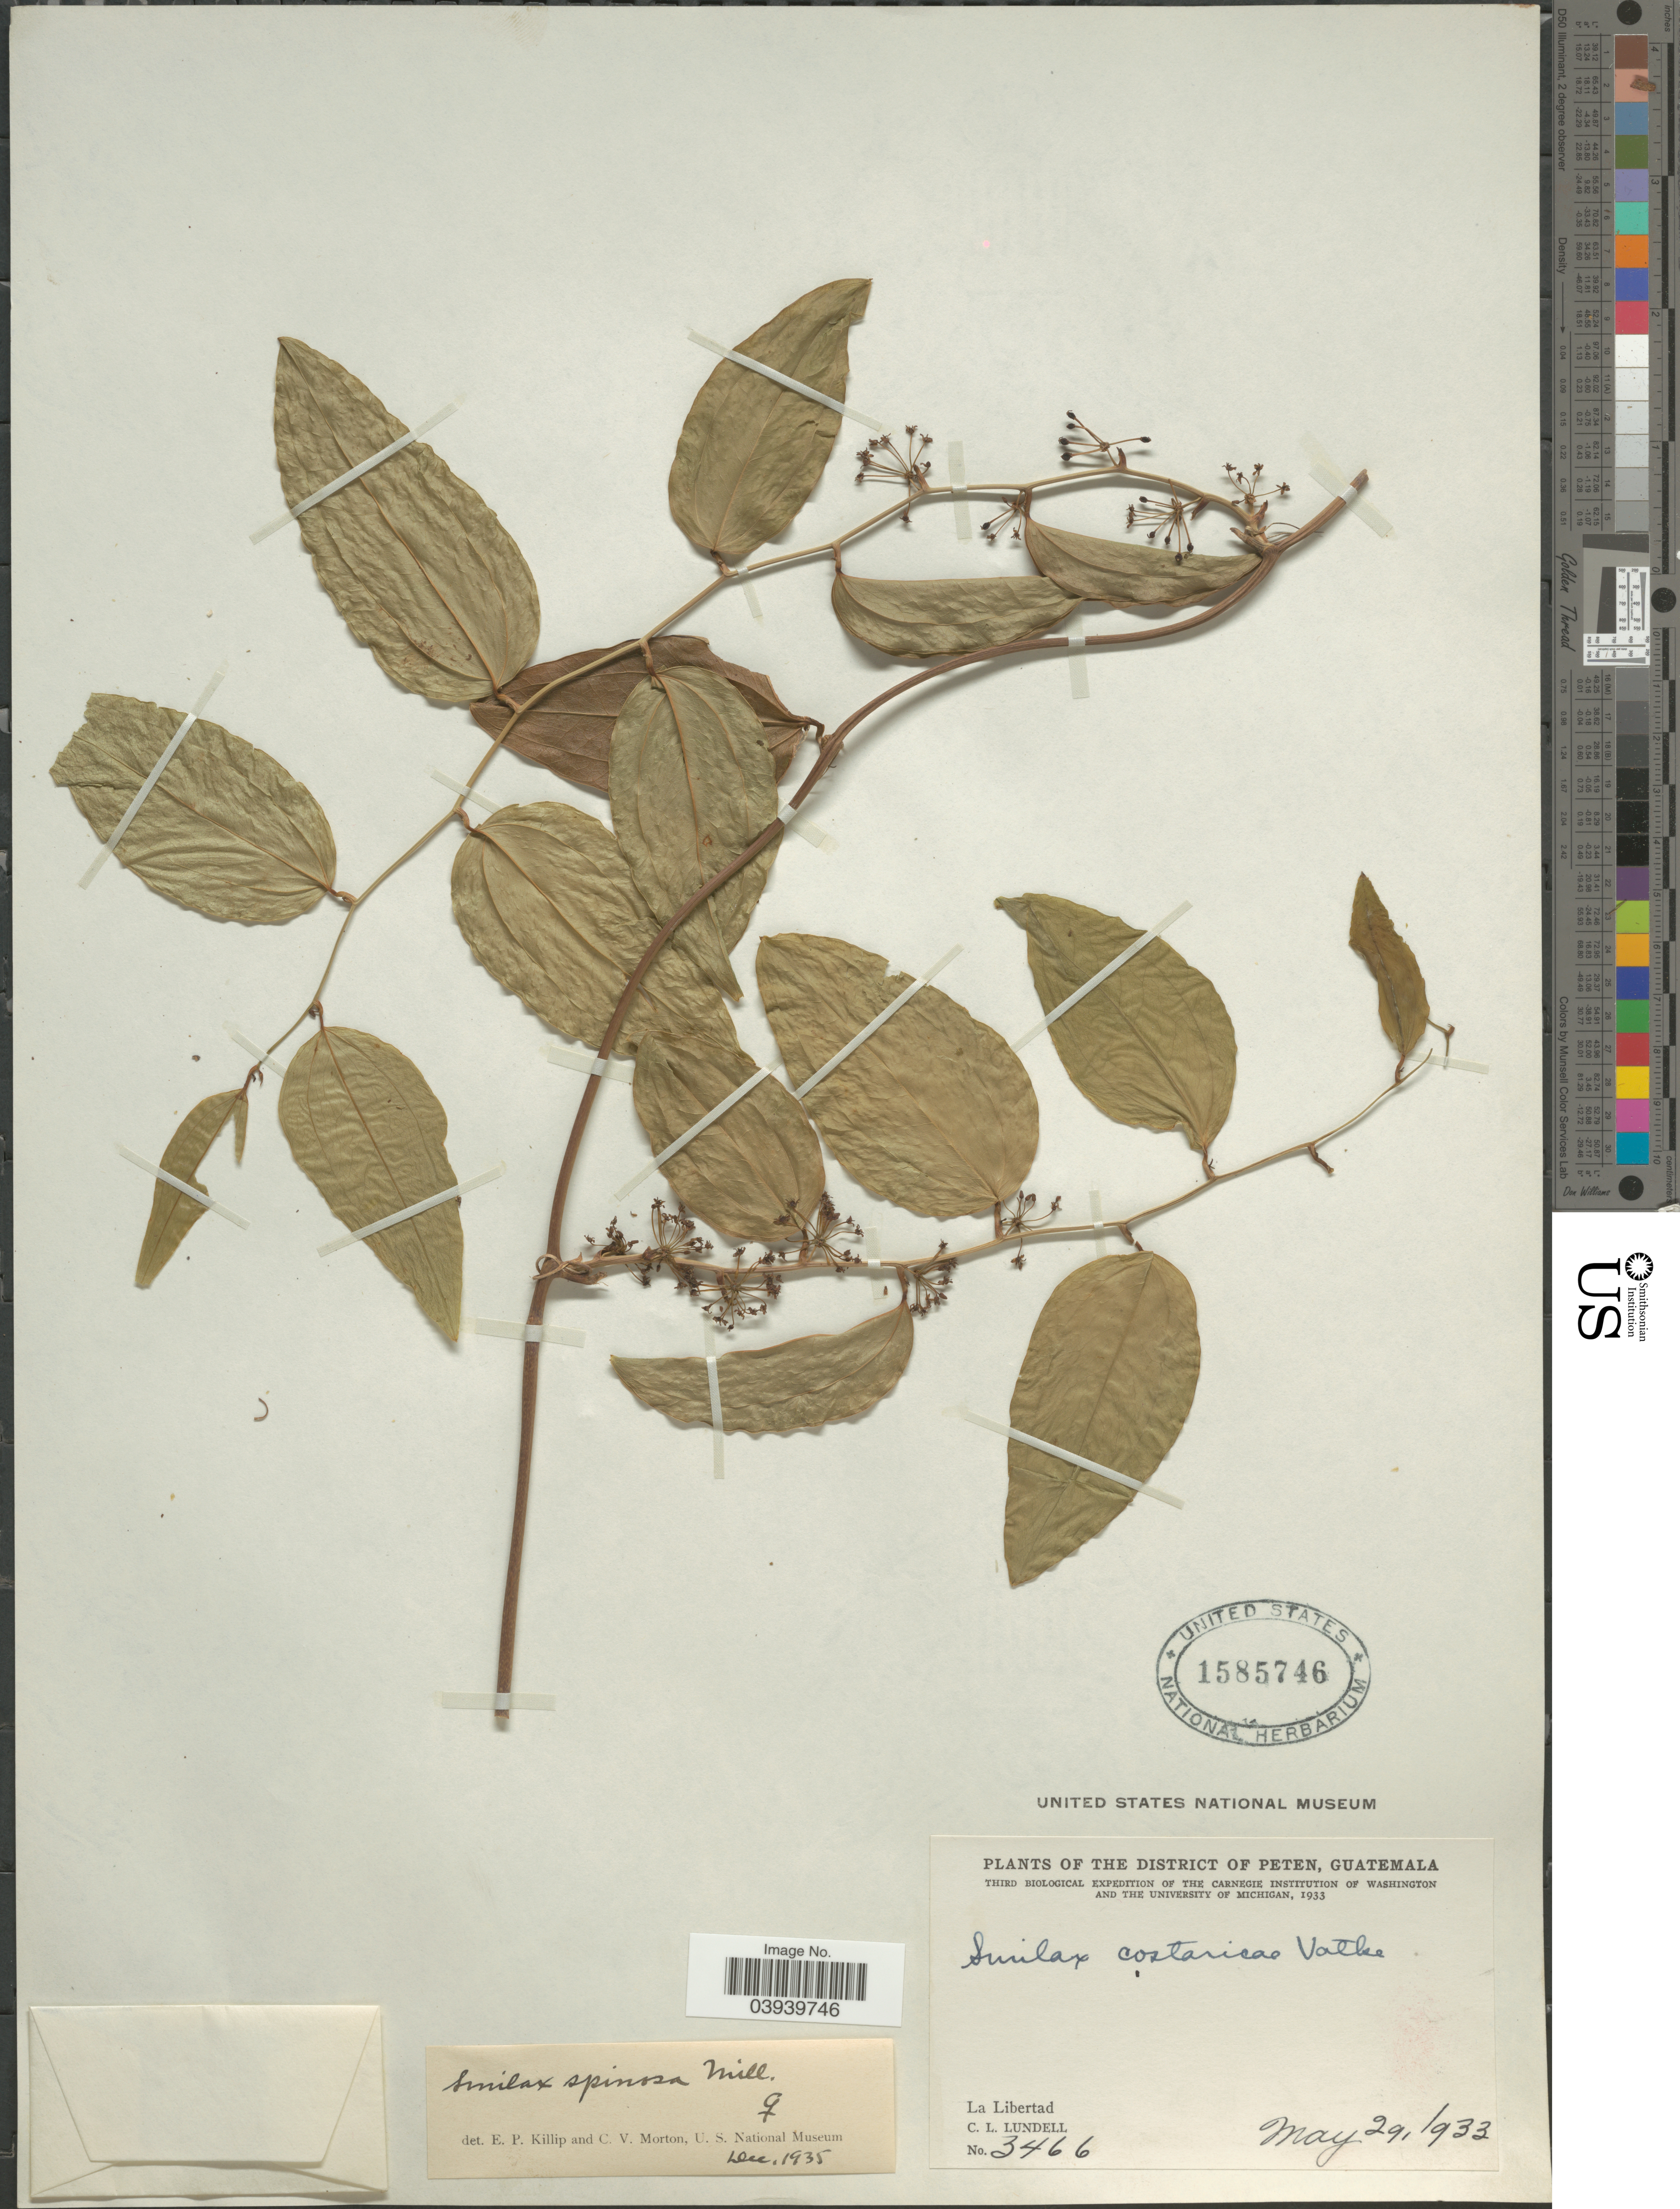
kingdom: Plantae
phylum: Tracheophyta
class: Liliopsida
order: Liliales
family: Smilacaceae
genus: Smilax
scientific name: Smilax spinosa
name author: Mill.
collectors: C. L. Lundell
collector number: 3466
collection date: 1933-05-29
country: Guatemala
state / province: El Peten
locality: The District of Peten. La Libertad.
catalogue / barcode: US 1585746